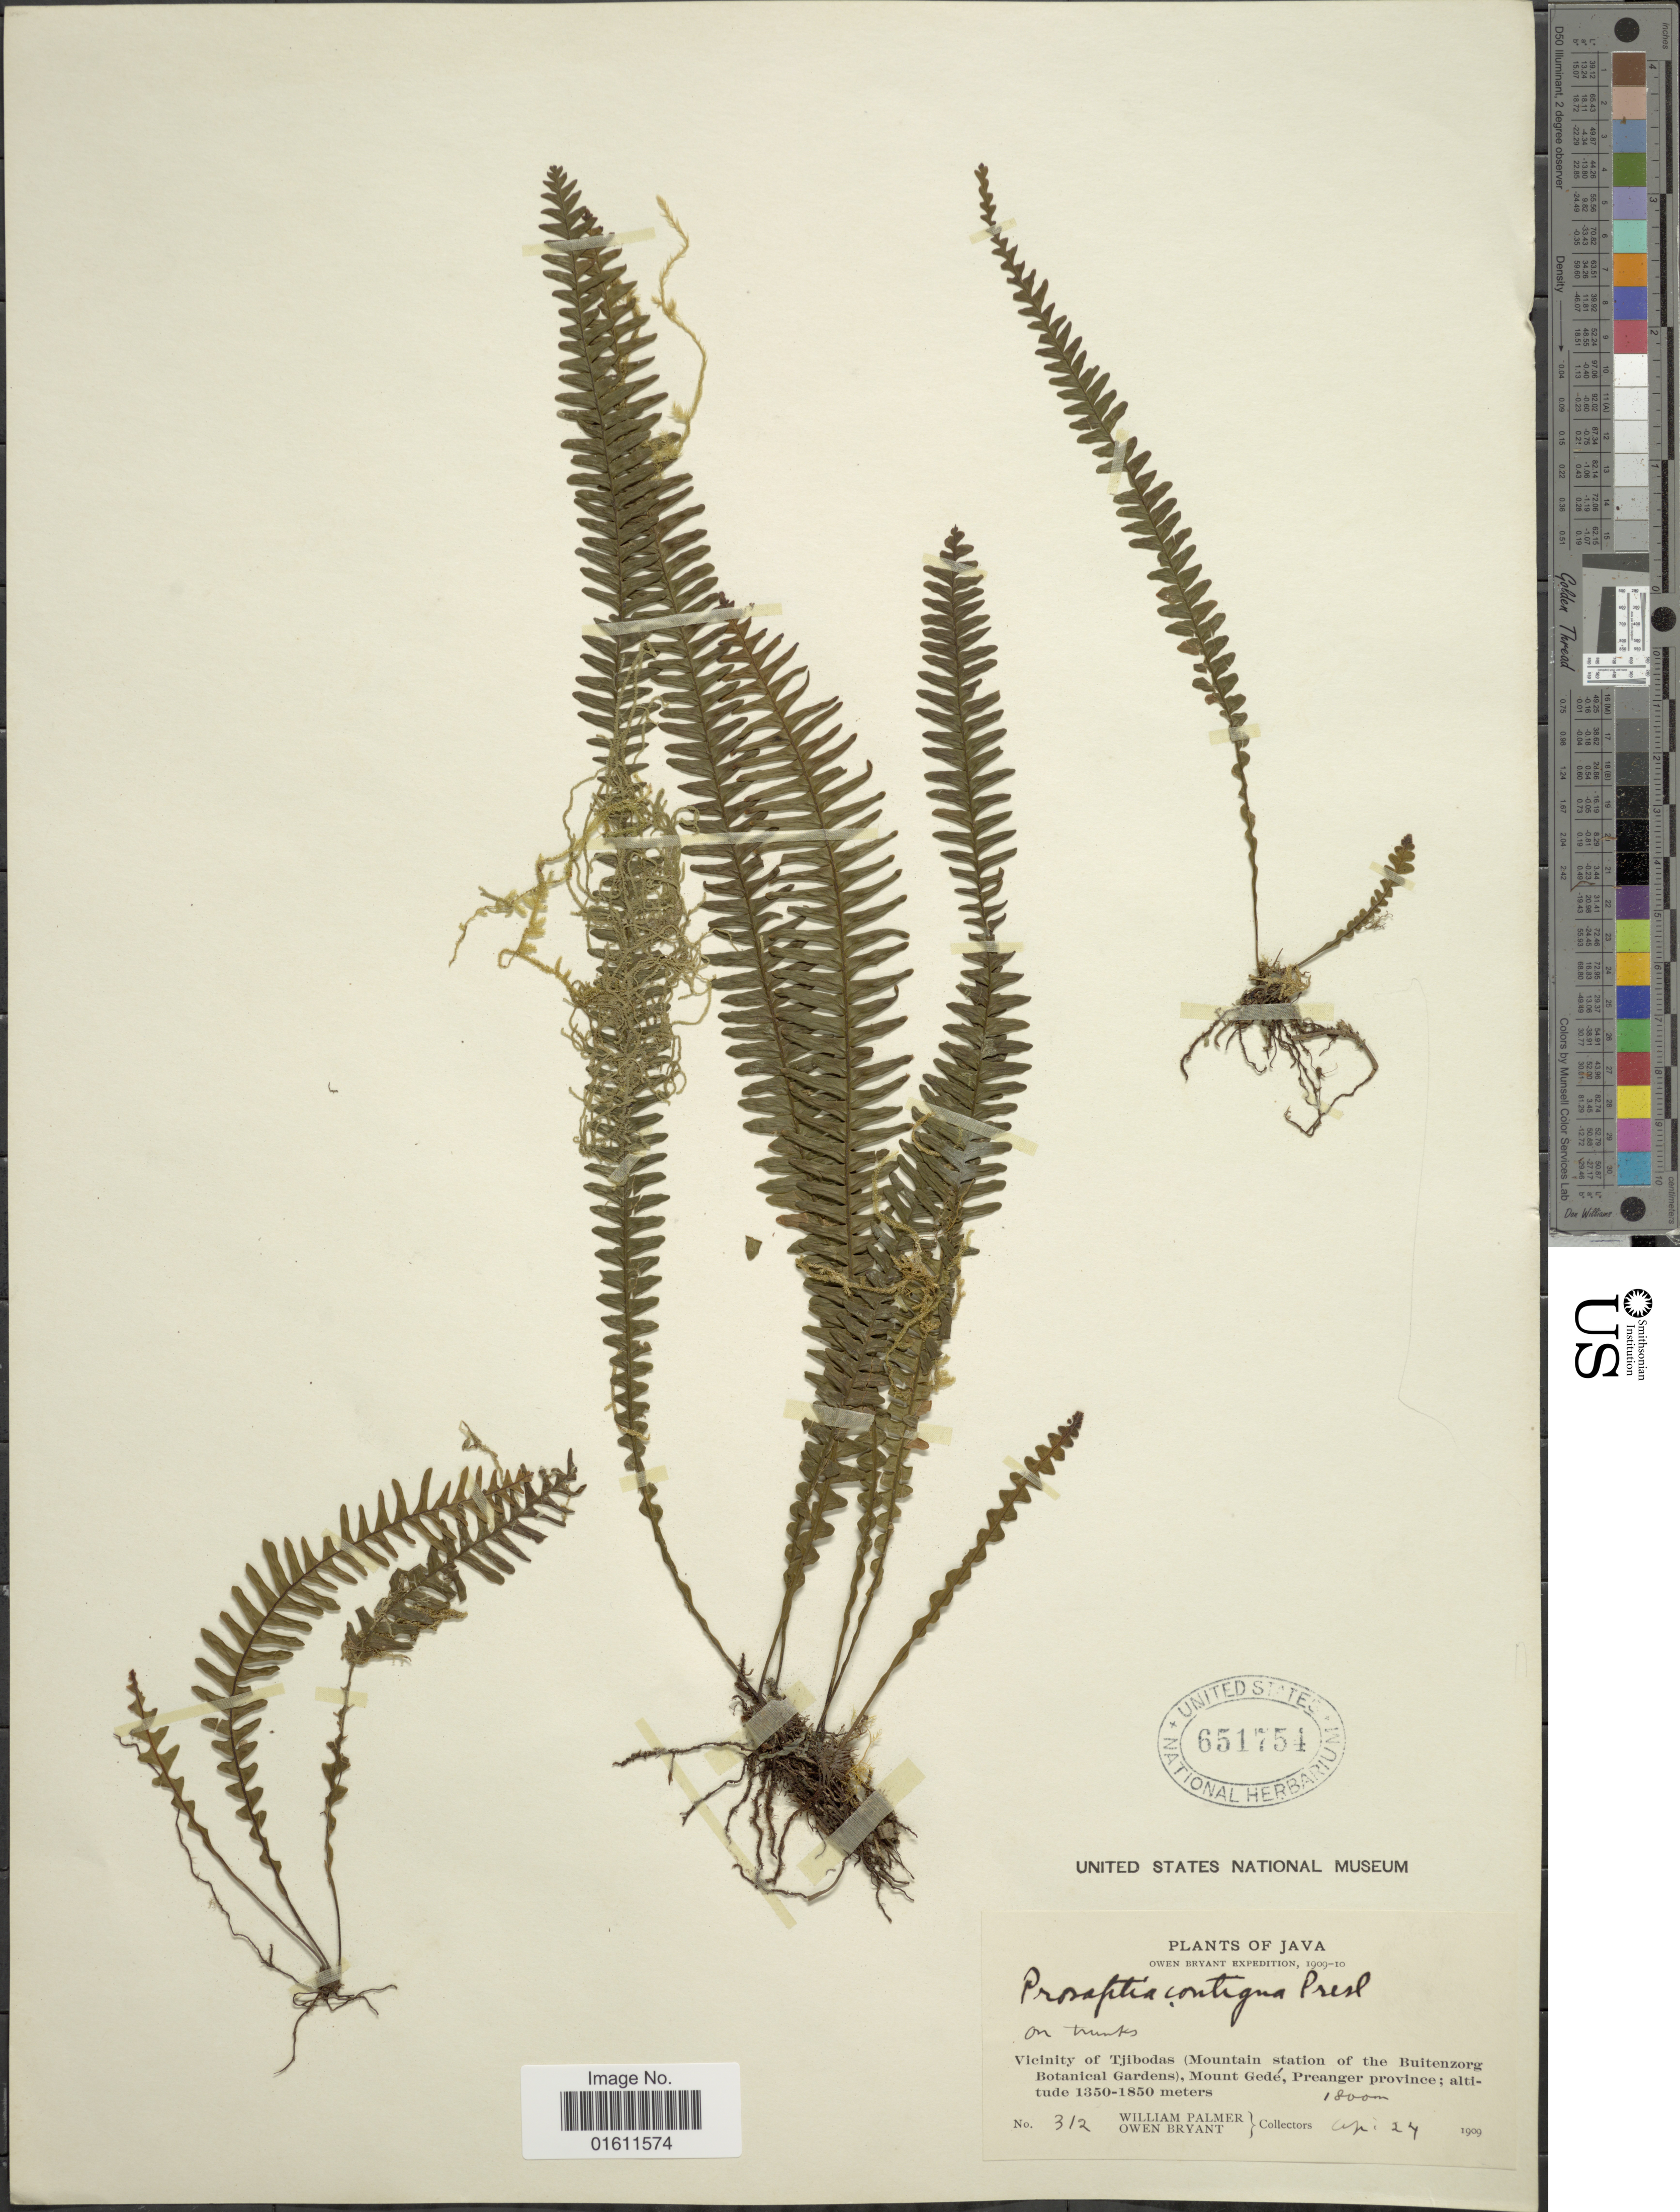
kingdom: Plantae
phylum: Tracheophyta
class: Polypodiopsida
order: Polypodiales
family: Polypodiaceae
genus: Prosaptia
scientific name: Prosaptia contigua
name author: (G. Forst.) Presl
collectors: W. Palmer & O. Bryant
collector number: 312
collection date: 1909-04-24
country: Indonesia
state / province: Java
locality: Vicinity of Tjibodas (Mountain station of the Buitenzorg Botanical Gardens), Mount Gedé, Preanger province.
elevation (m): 1800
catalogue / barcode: US 651754